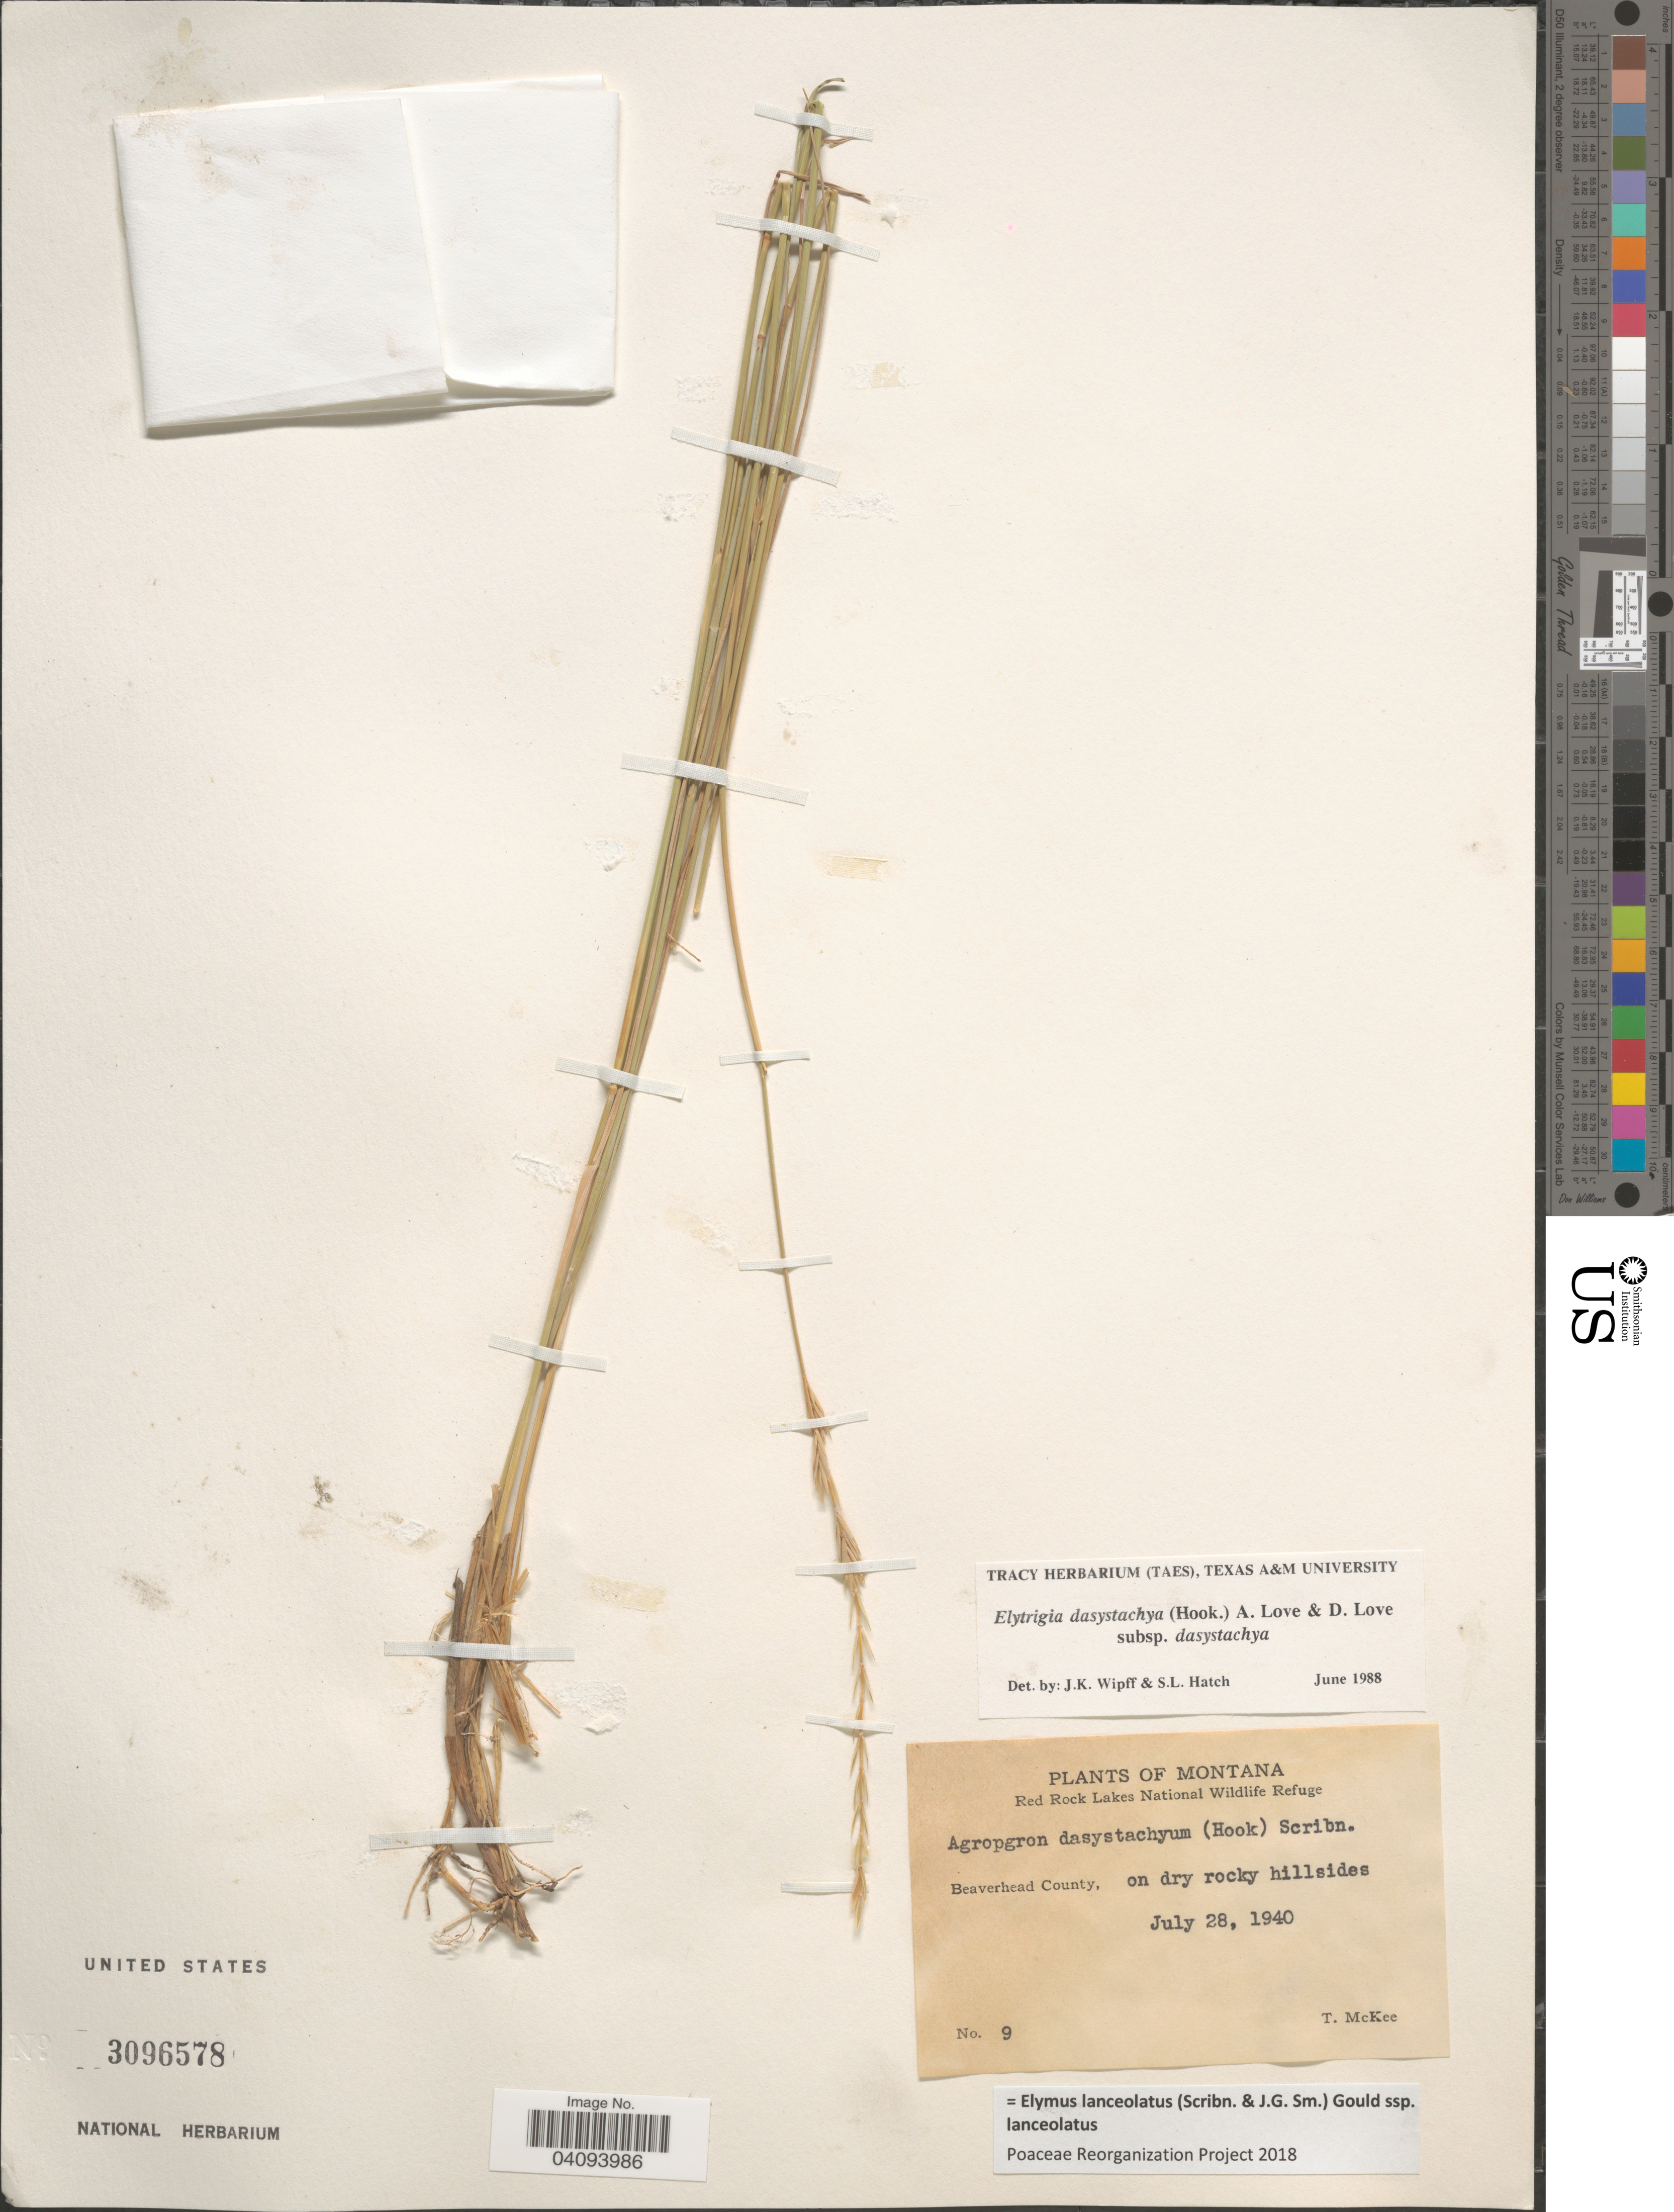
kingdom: Plantae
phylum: Tracheophyta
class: Liliopsida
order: Poales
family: Poaceae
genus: Elymus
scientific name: Elymus lanceolatus subsp. lanceolatus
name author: (Scribn. & J.G. Sm.) Gould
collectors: T. McKee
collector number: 9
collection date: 1940-07-28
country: United States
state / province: Montana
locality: Red Rock Lakes National Wildlife Refuge. Beaverhead County.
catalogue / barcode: US 3096578